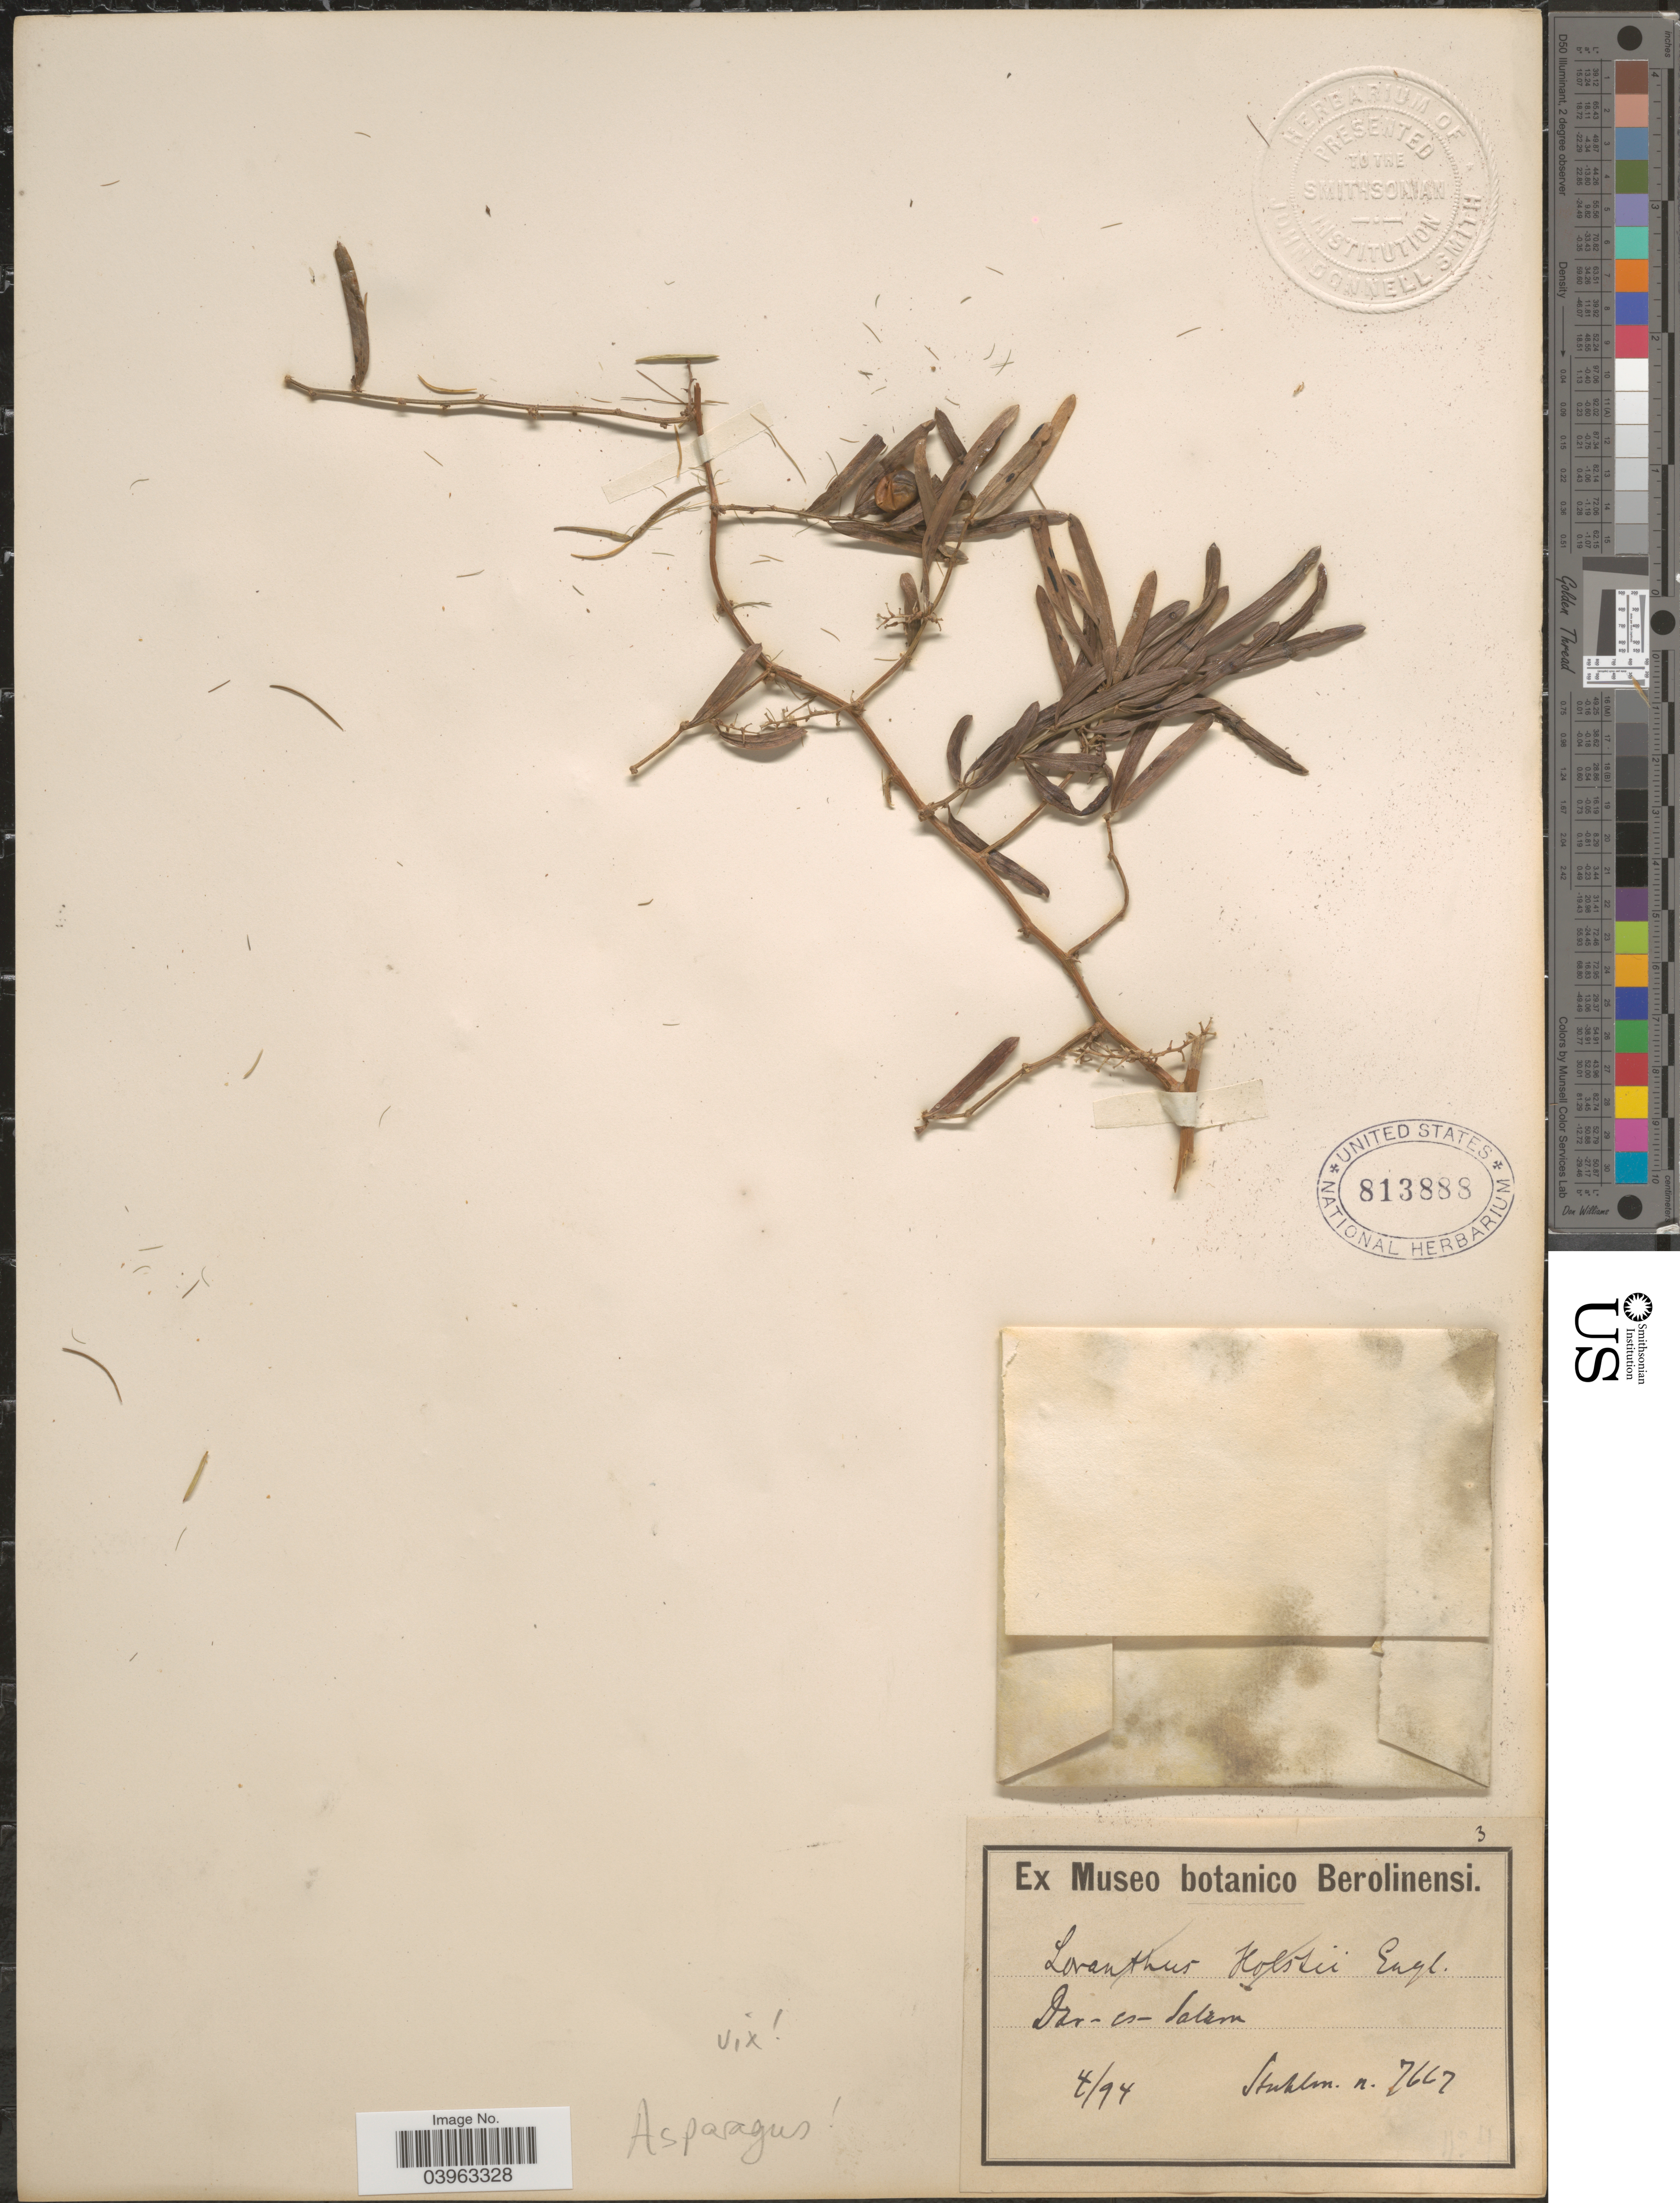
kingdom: Plantae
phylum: Tracheophyta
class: Liliopsida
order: Asparagales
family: Asparagaceae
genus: Asparagus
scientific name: Asparagus sp.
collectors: Stuhlen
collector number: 7667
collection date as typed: Transcribed d/m/y: /4/94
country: Tanzania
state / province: Dar es Salaam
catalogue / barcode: US 813888